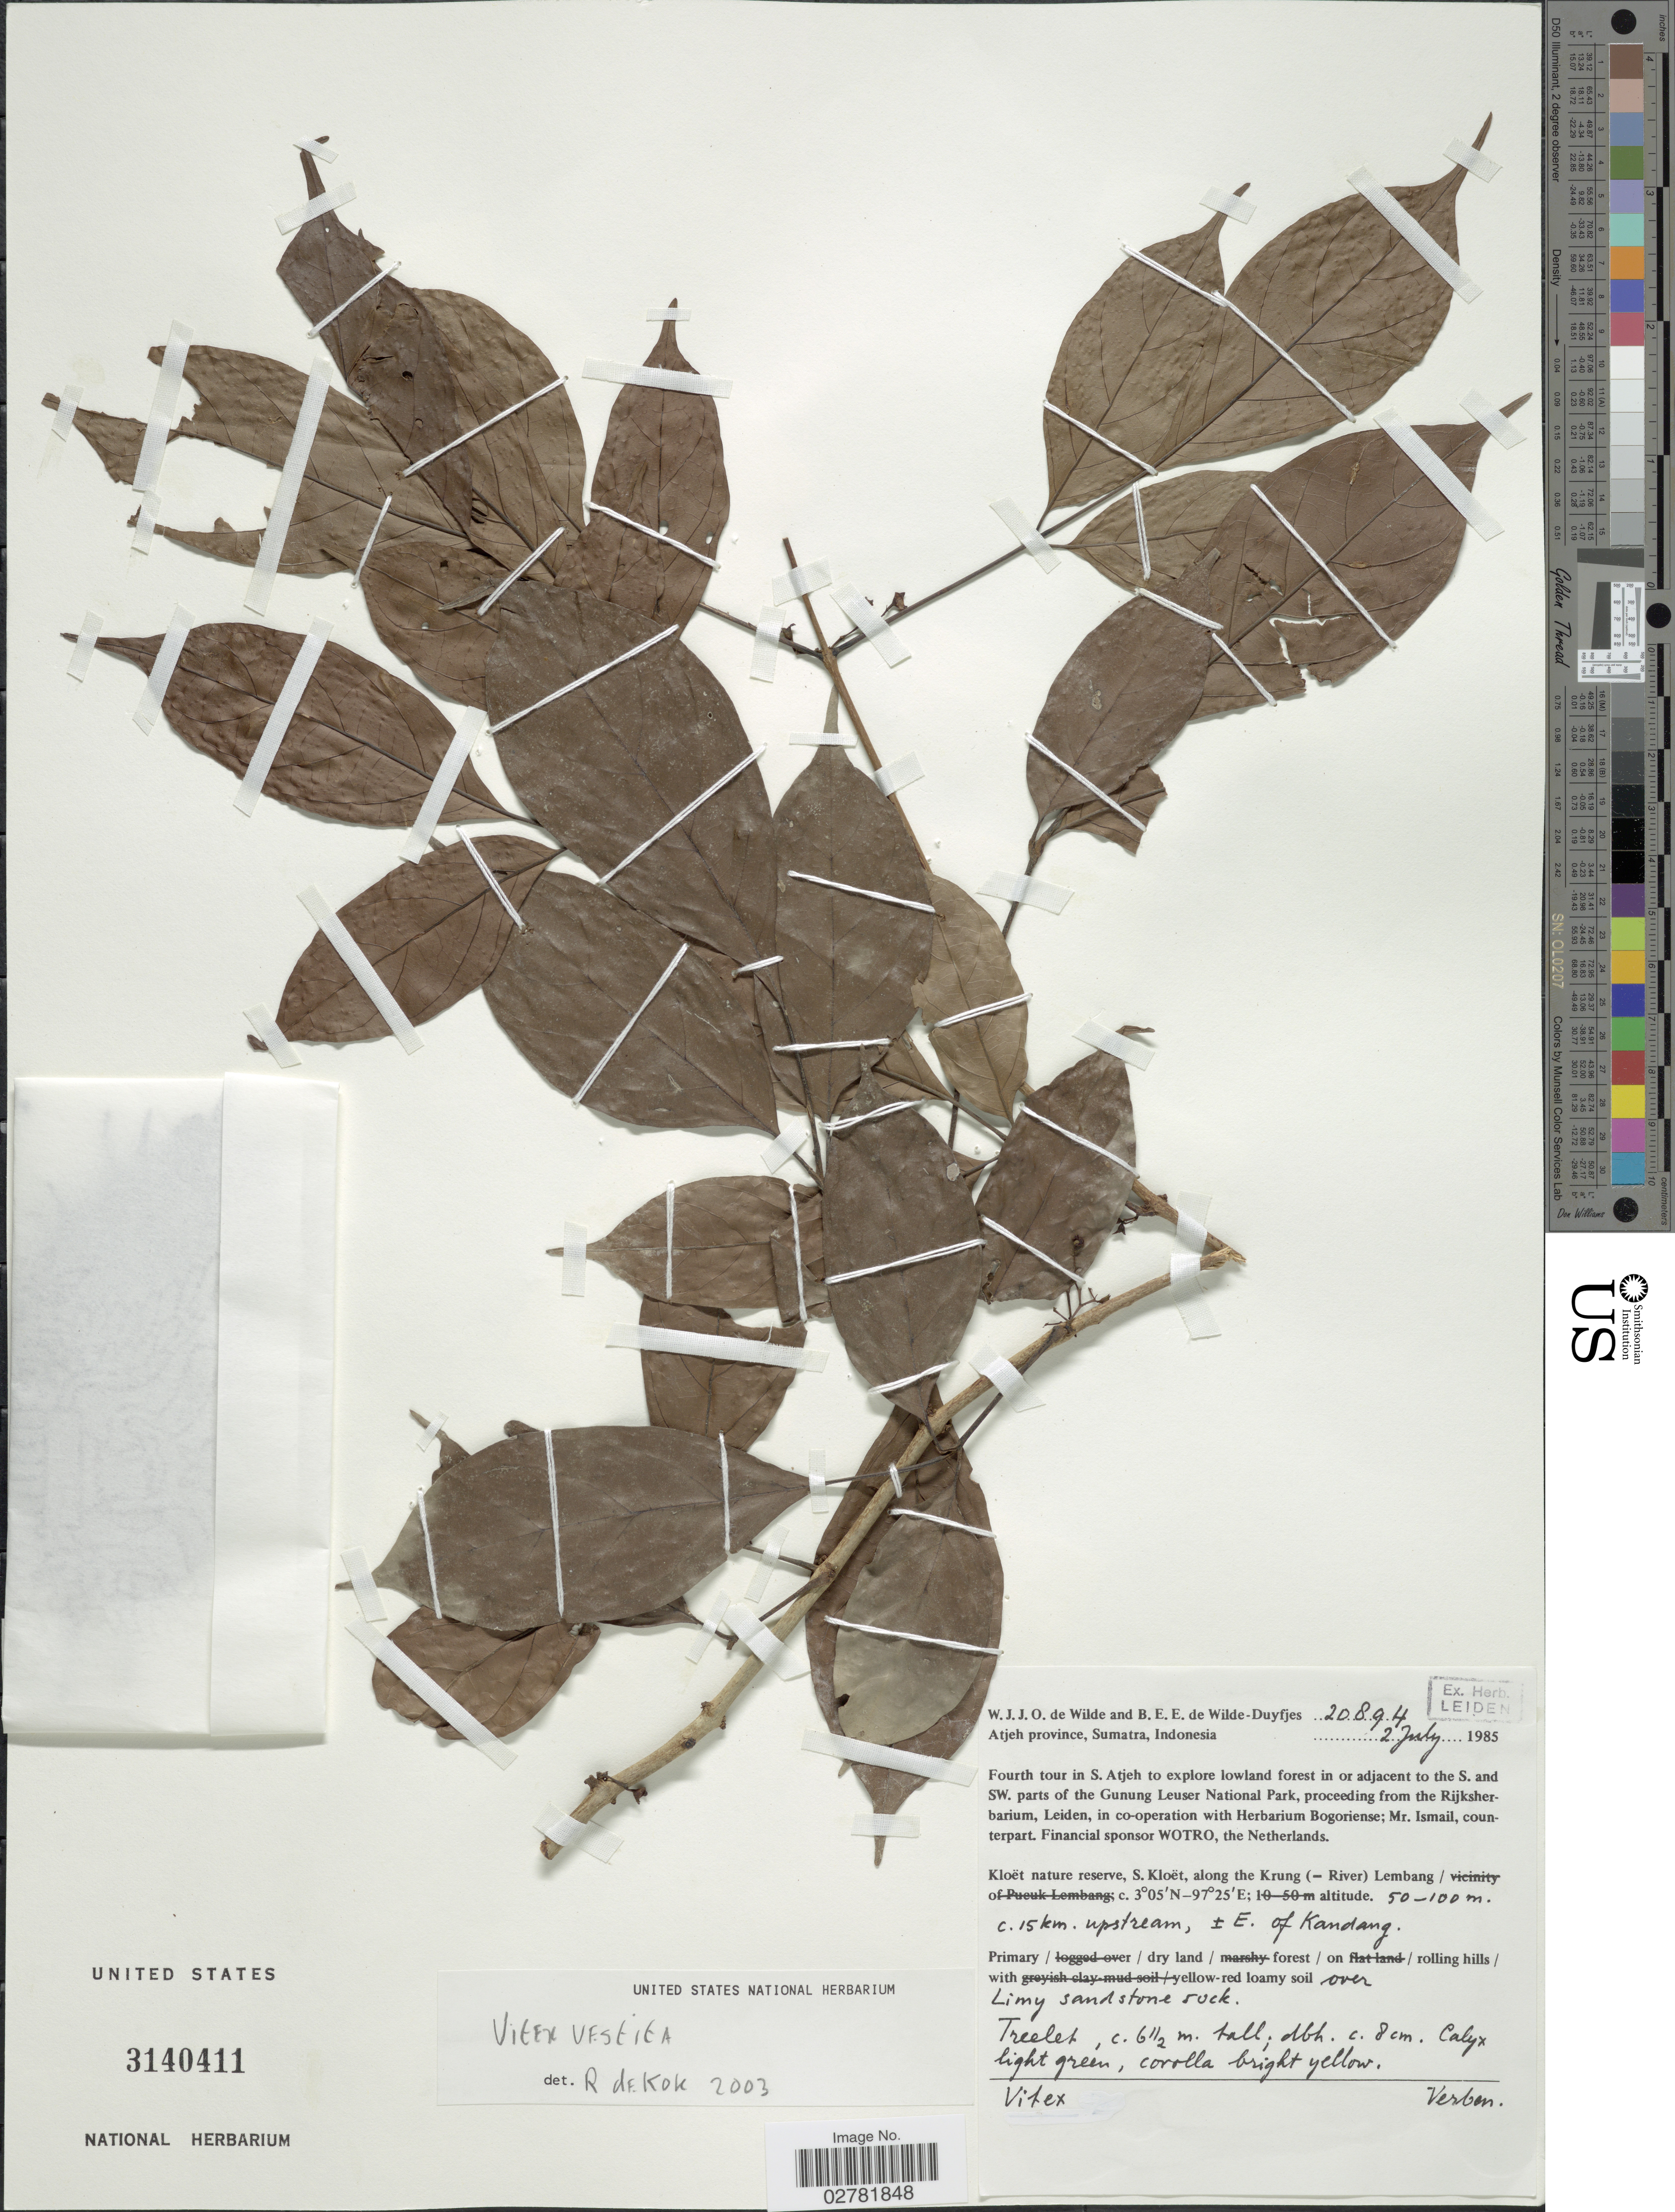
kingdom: Plantae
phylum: Tracheophyta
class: Magnoliopsida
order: Lamiales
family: Lamiaceae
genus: Vitex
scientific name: Vitex vestita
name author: Wall. ex Walp.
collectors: W. J. de Wilde & B. E. de Wilde-Duyfjes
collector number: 20894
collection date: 1985-07-02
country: Indonesia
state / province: Sumatra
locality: Atjeh province. S. Atjeh to explore lowland forest in or adjacent to the S. and SW. parts of the Gunung Leuser National Park. Kloët nature reserve, S. Kloët, along the Krung (-River) Lembang. c. 15 km. upstream, ± E. of Kandang.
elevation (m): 50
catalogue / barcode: US 3140411